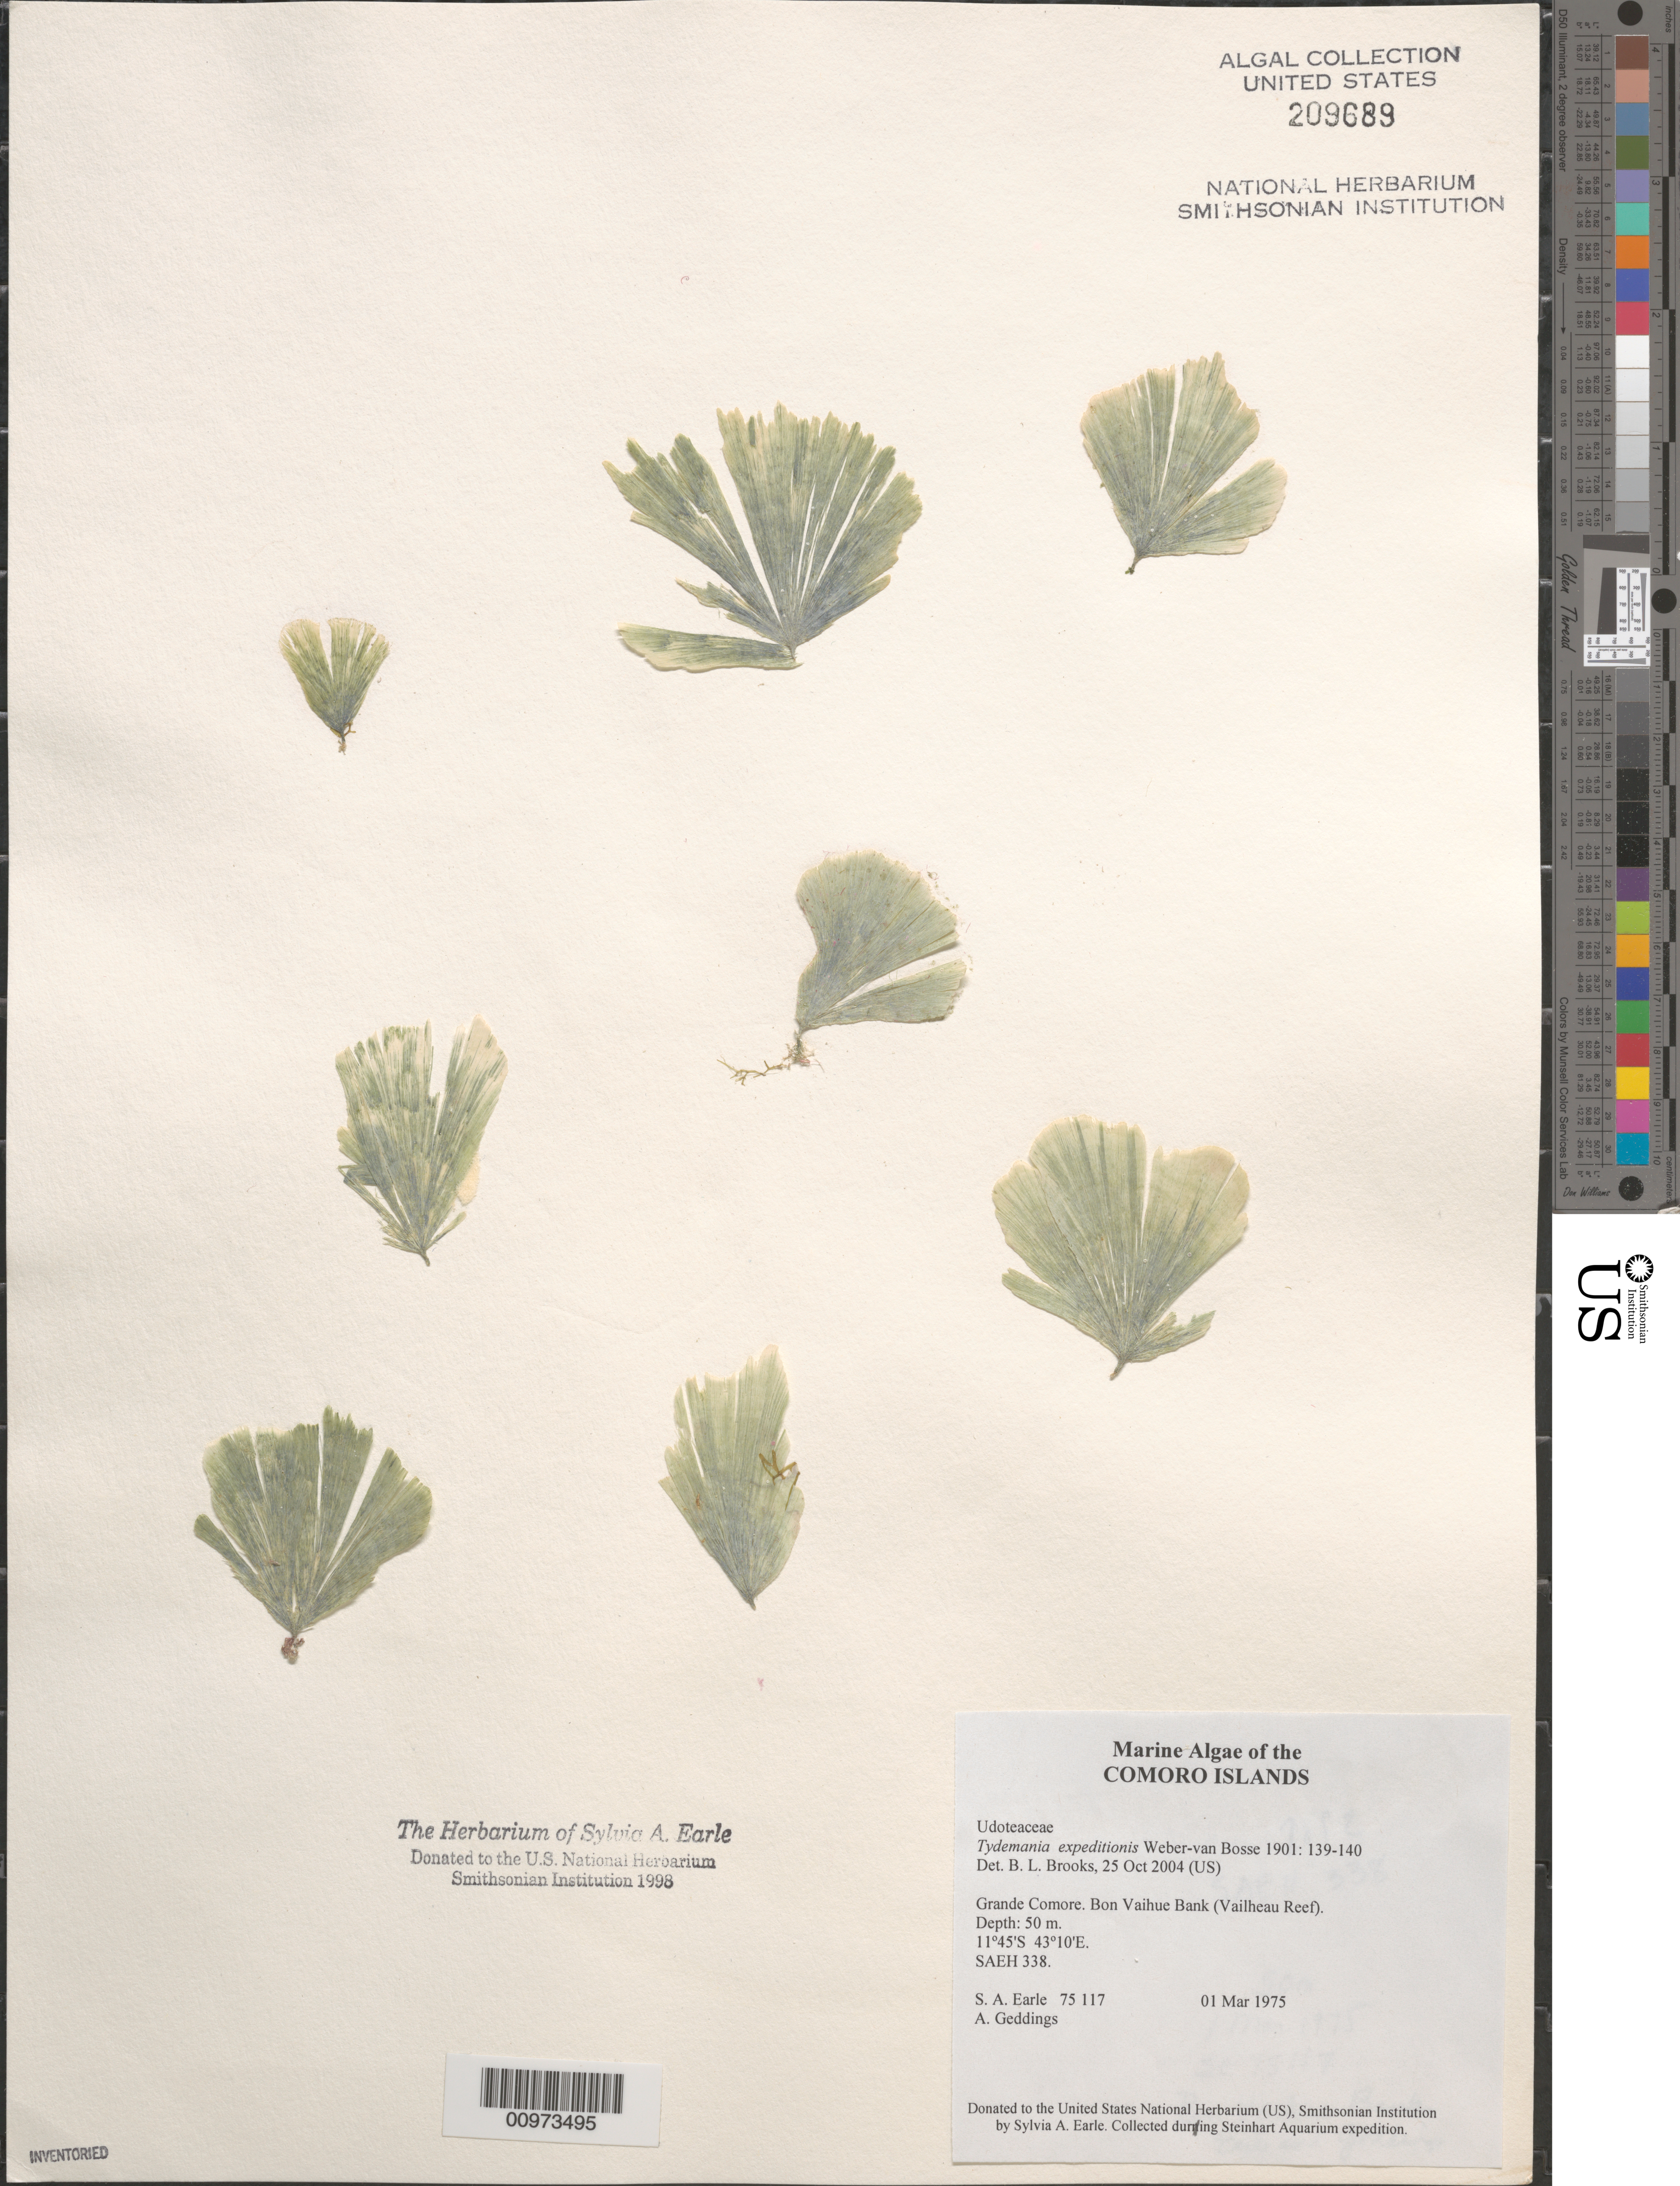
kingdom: Plantae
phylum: Chlorophyta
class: Ulvophyceae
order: Bryopsidales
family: Udoteaceae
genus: Tydemania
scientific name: Tydemania expeditionis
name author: Weber Bosse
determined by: Brooks, B. L., (BOT), Smithsonian Institution - National Museum of Natural History (UNITED STATES)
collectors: S. A. Earle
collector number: SE 75117 & SAEH 338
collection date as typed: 01 Mar 1975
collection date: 1975-03-01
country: Comoros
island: Grande Comore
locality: Bon Vaihue Bank (Vailheau Reef)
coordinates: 11 45' S, 43 10' E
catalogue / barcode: US 209689